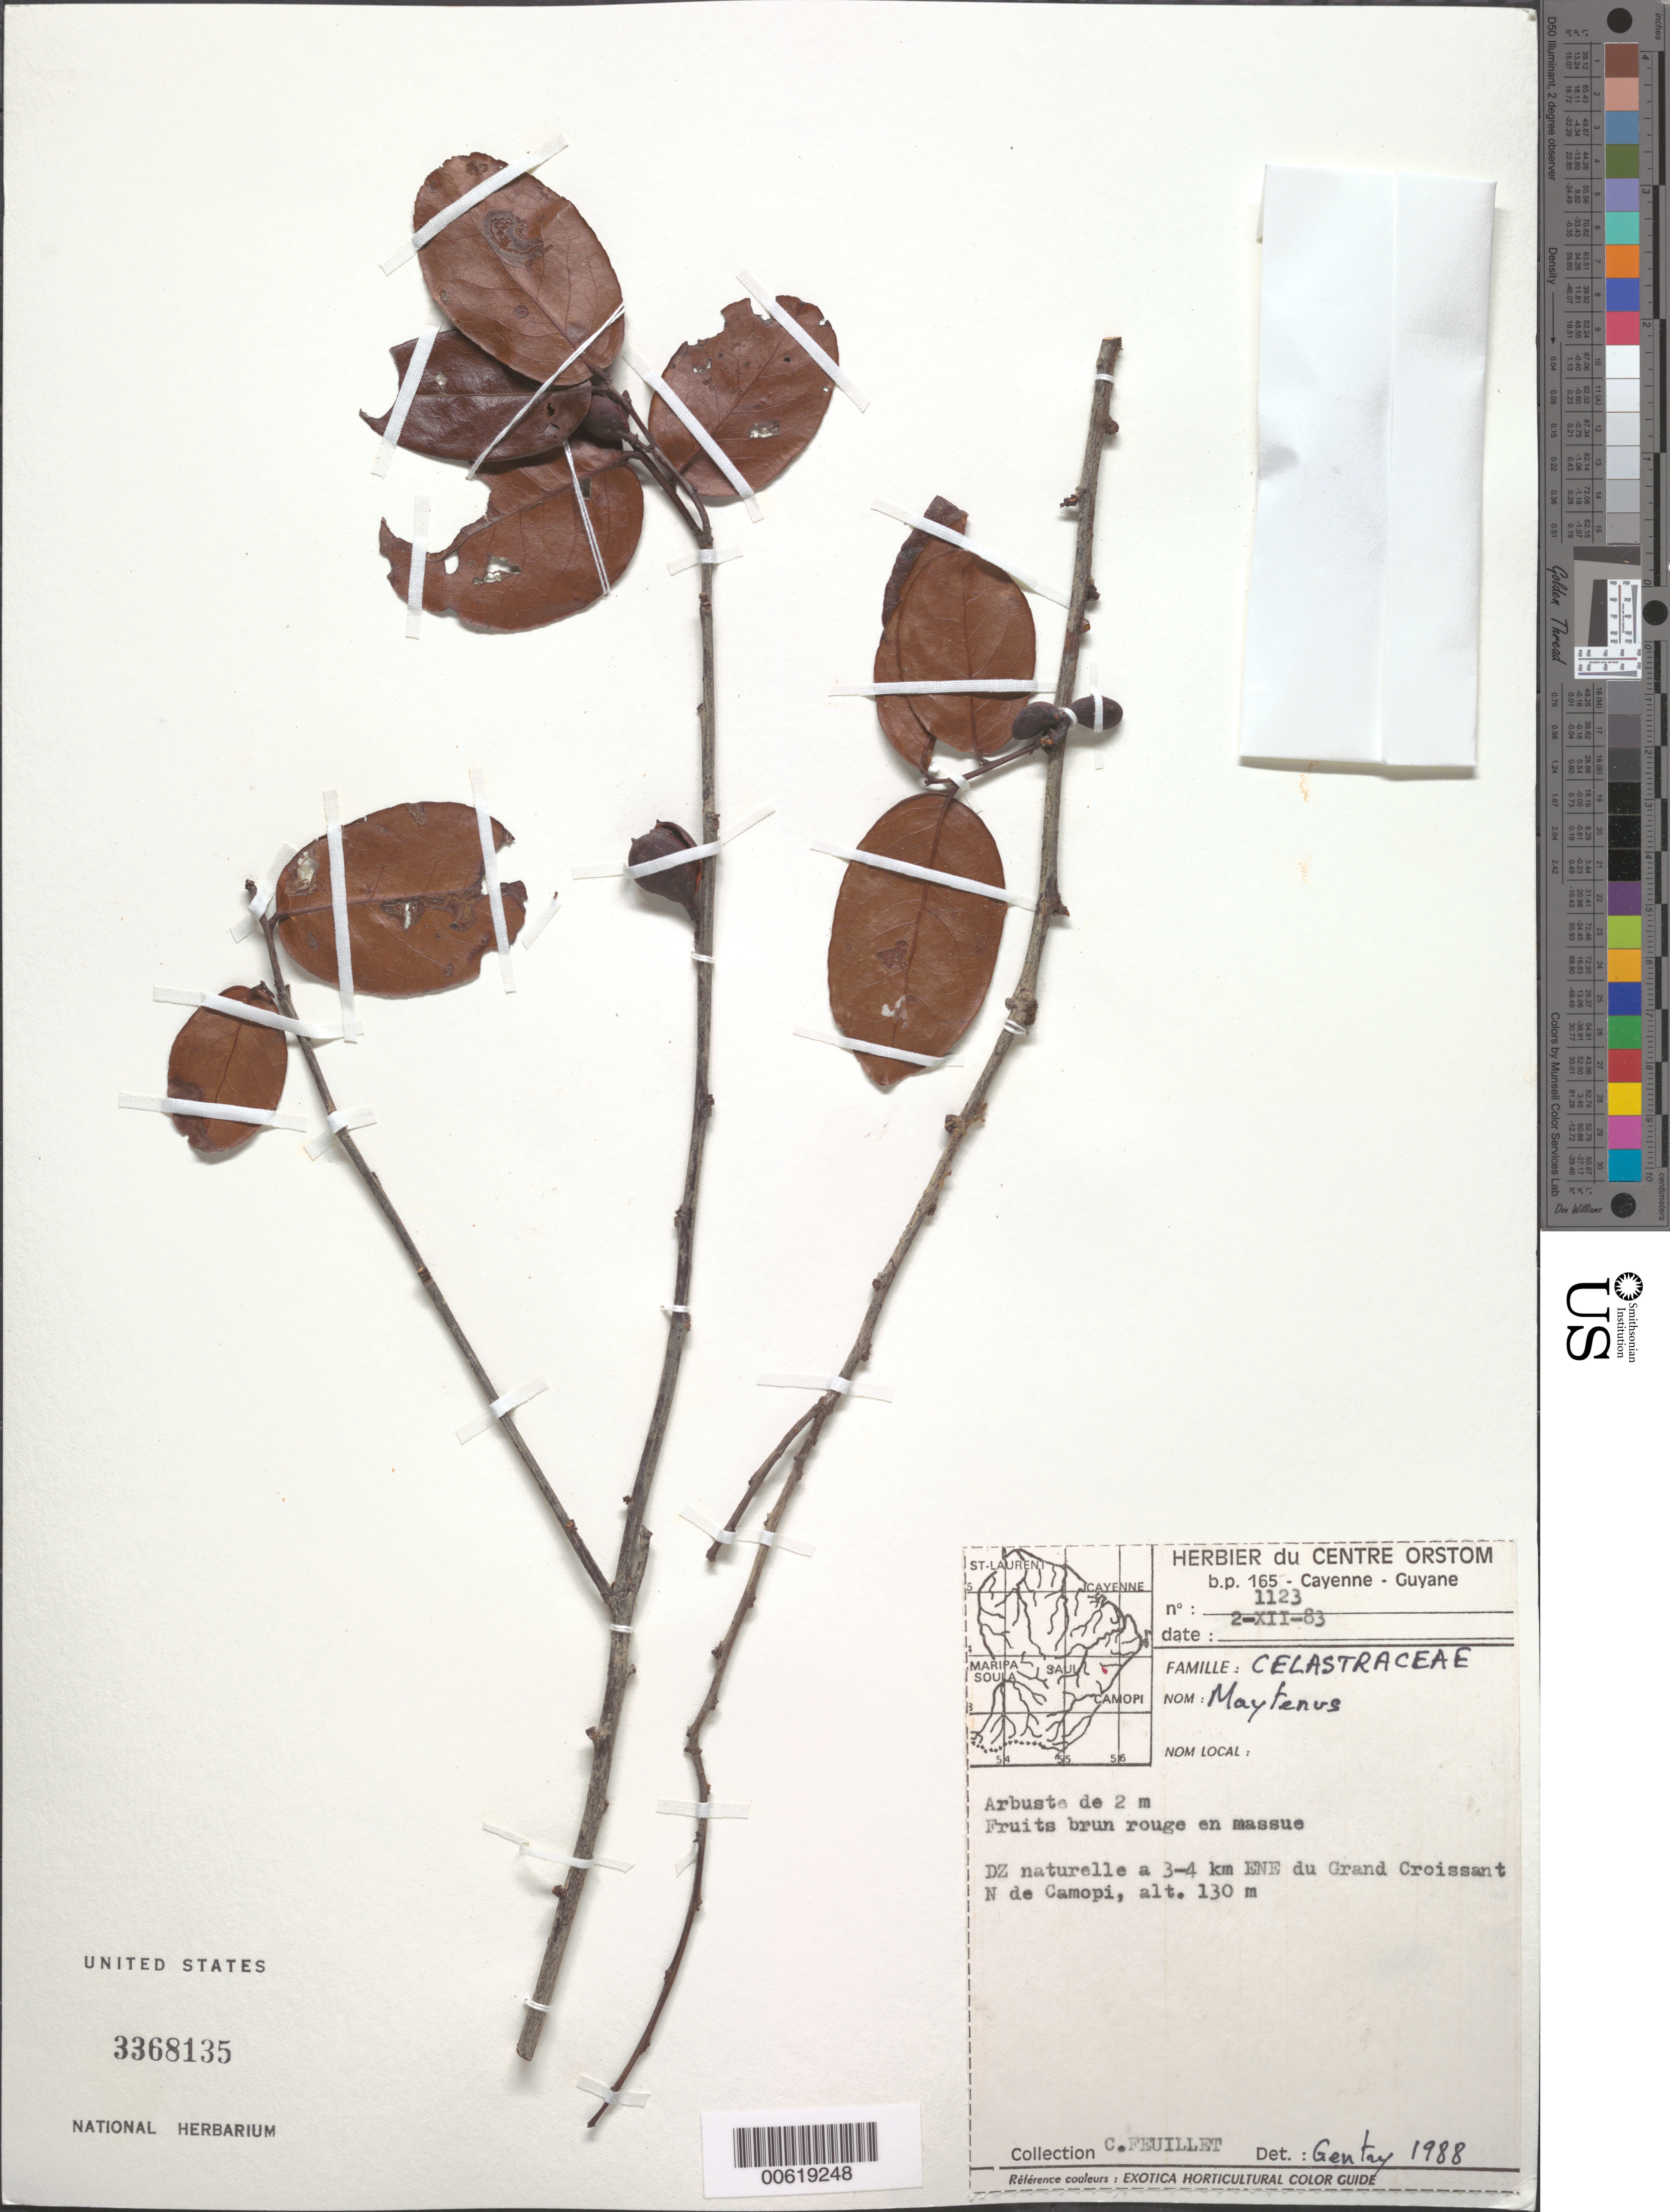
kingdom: Plantae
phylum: Tracheophyta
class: Magnoliopsida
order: Celastrales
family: Celastraceae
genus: Maytenus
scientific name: Maytenus sp.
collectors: C. Feuillet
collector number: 1123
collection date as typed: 2-Dec-83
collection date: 1983-12-02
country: French Guiana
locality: Camopi, N of, 3-4 km ENE du Grand Croissant, 1 km W de la DZ nataurelle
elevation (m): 130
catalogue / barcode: US 3368135